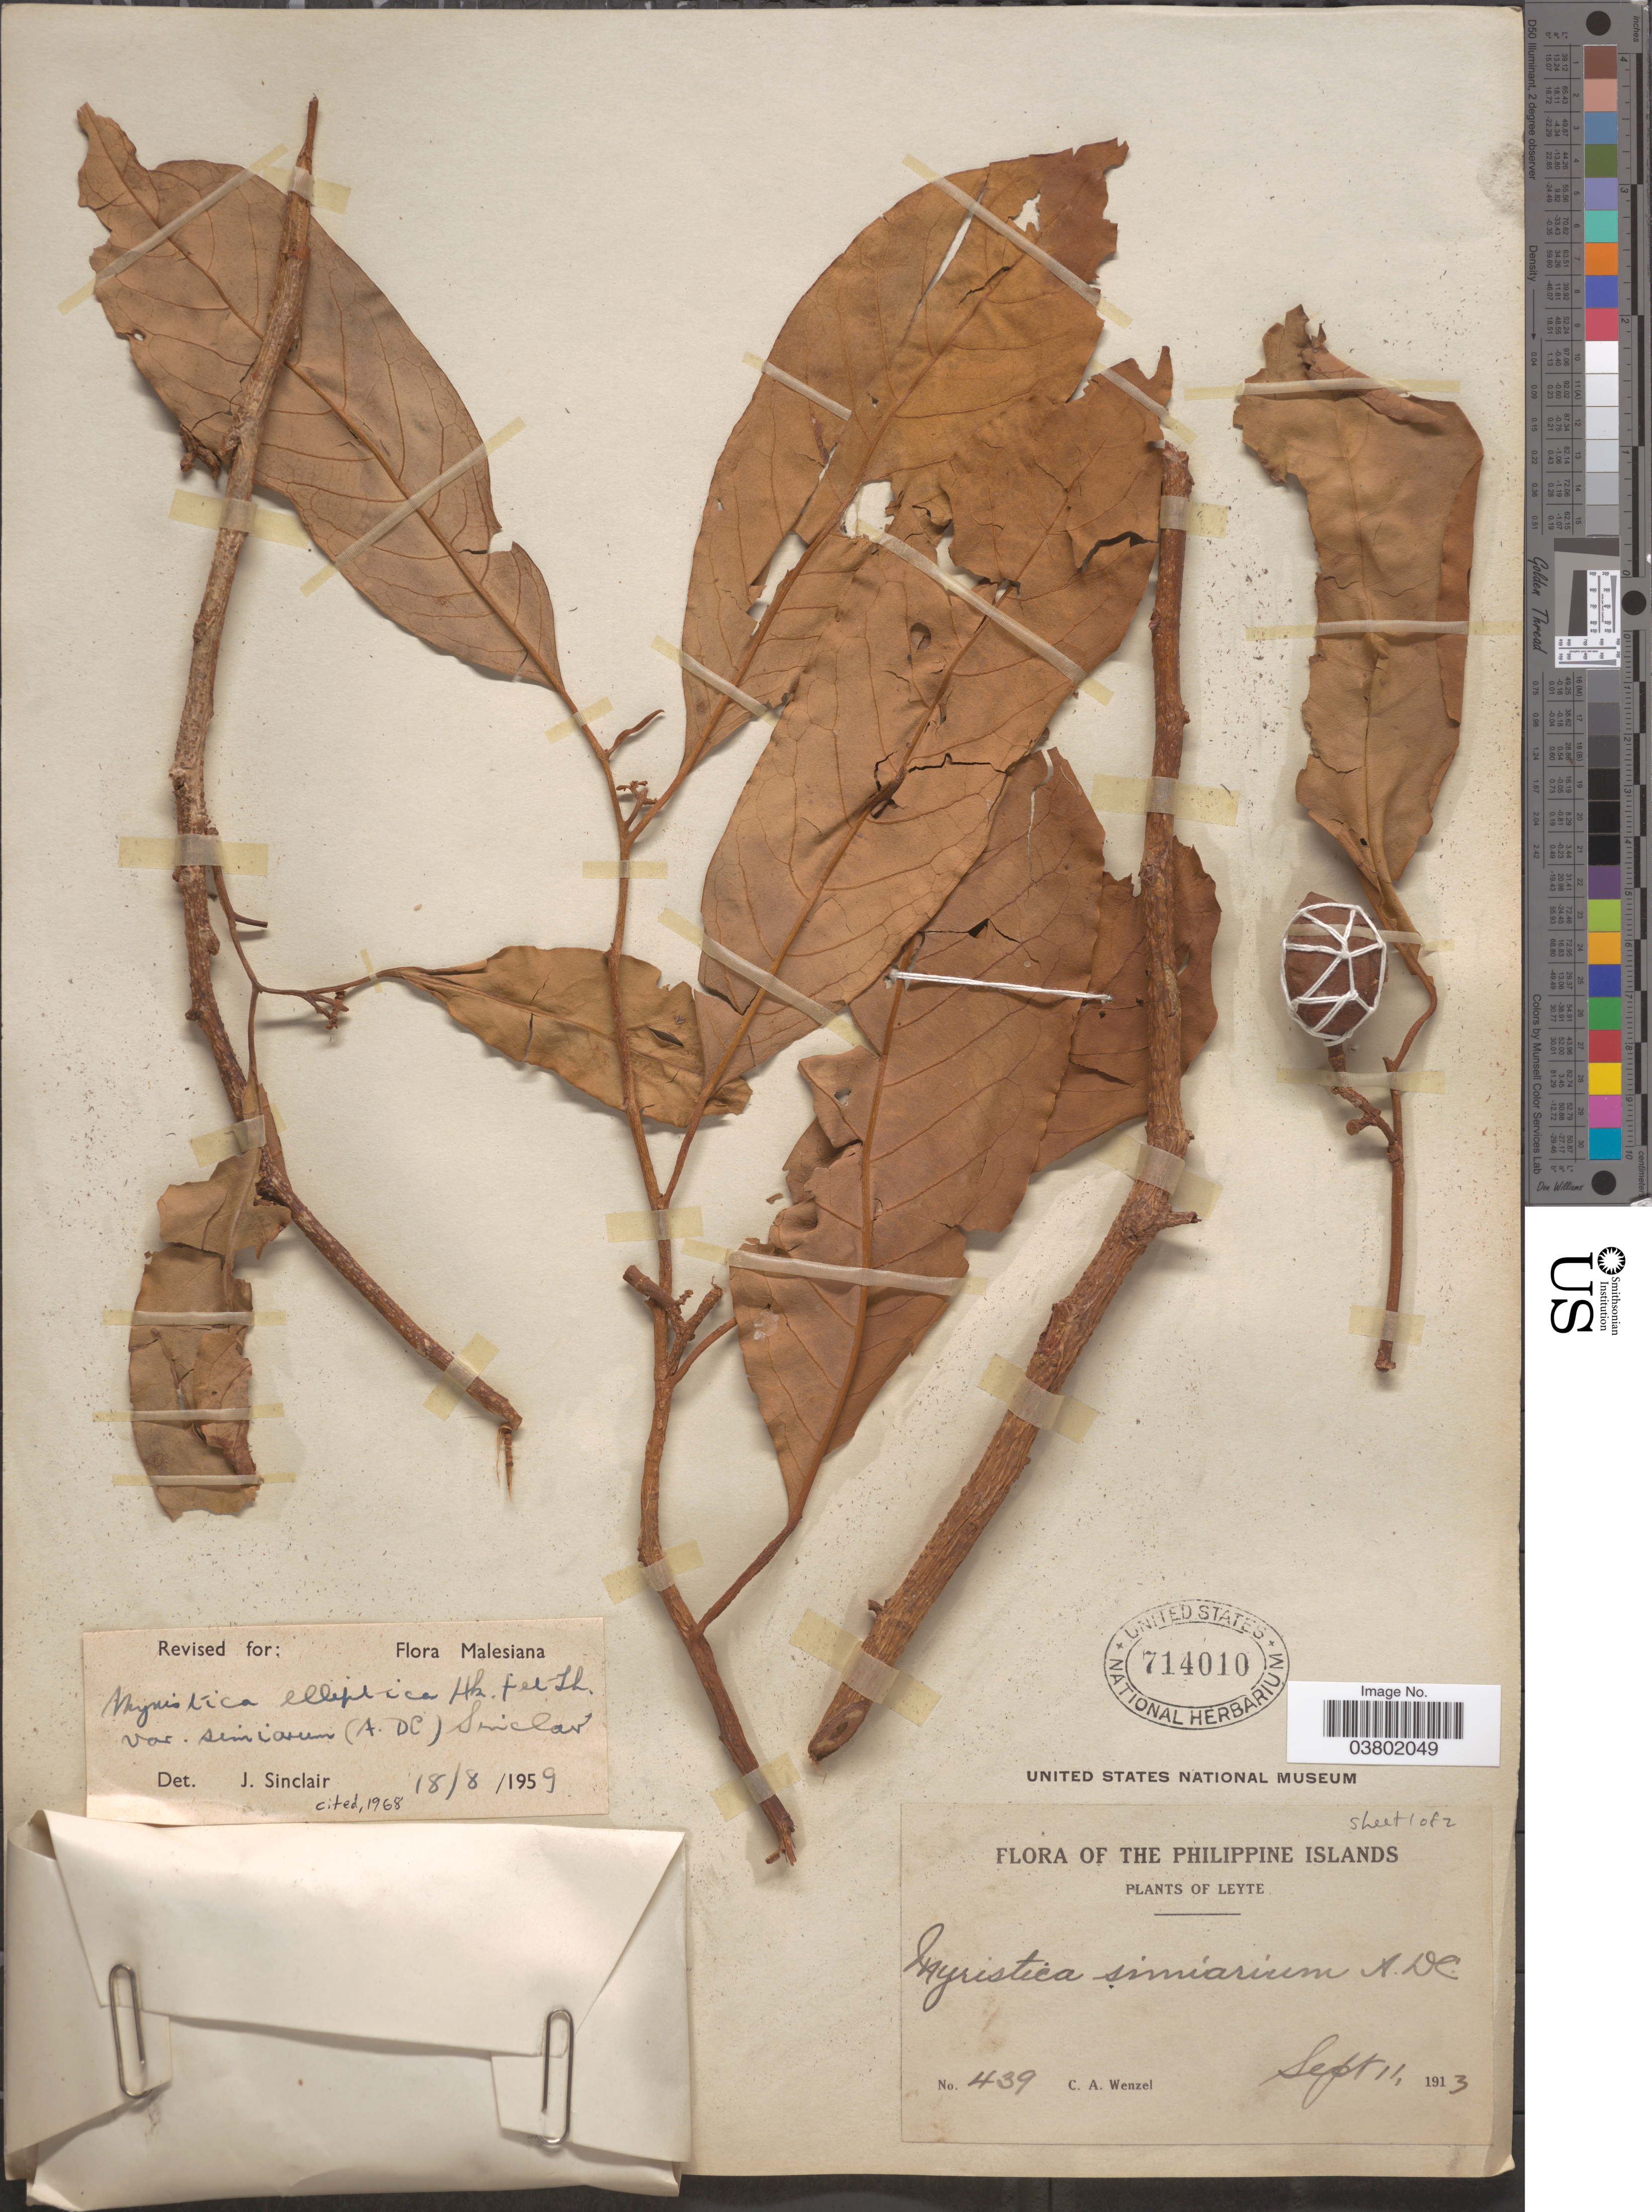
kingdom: Plantae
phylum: Tracheophyta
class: Magnoliopsida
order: Magnoliales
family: Myristicaceae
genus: Myristica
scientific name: Myristica elliptica var. simiarum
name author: (A. DC.) J. Sinclair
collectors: C. Wenzel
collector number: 439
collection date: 1913-09-11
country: Philippines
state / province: Eastern Visayas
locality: Philippine Islands. Leyte.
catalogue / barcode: US 714010